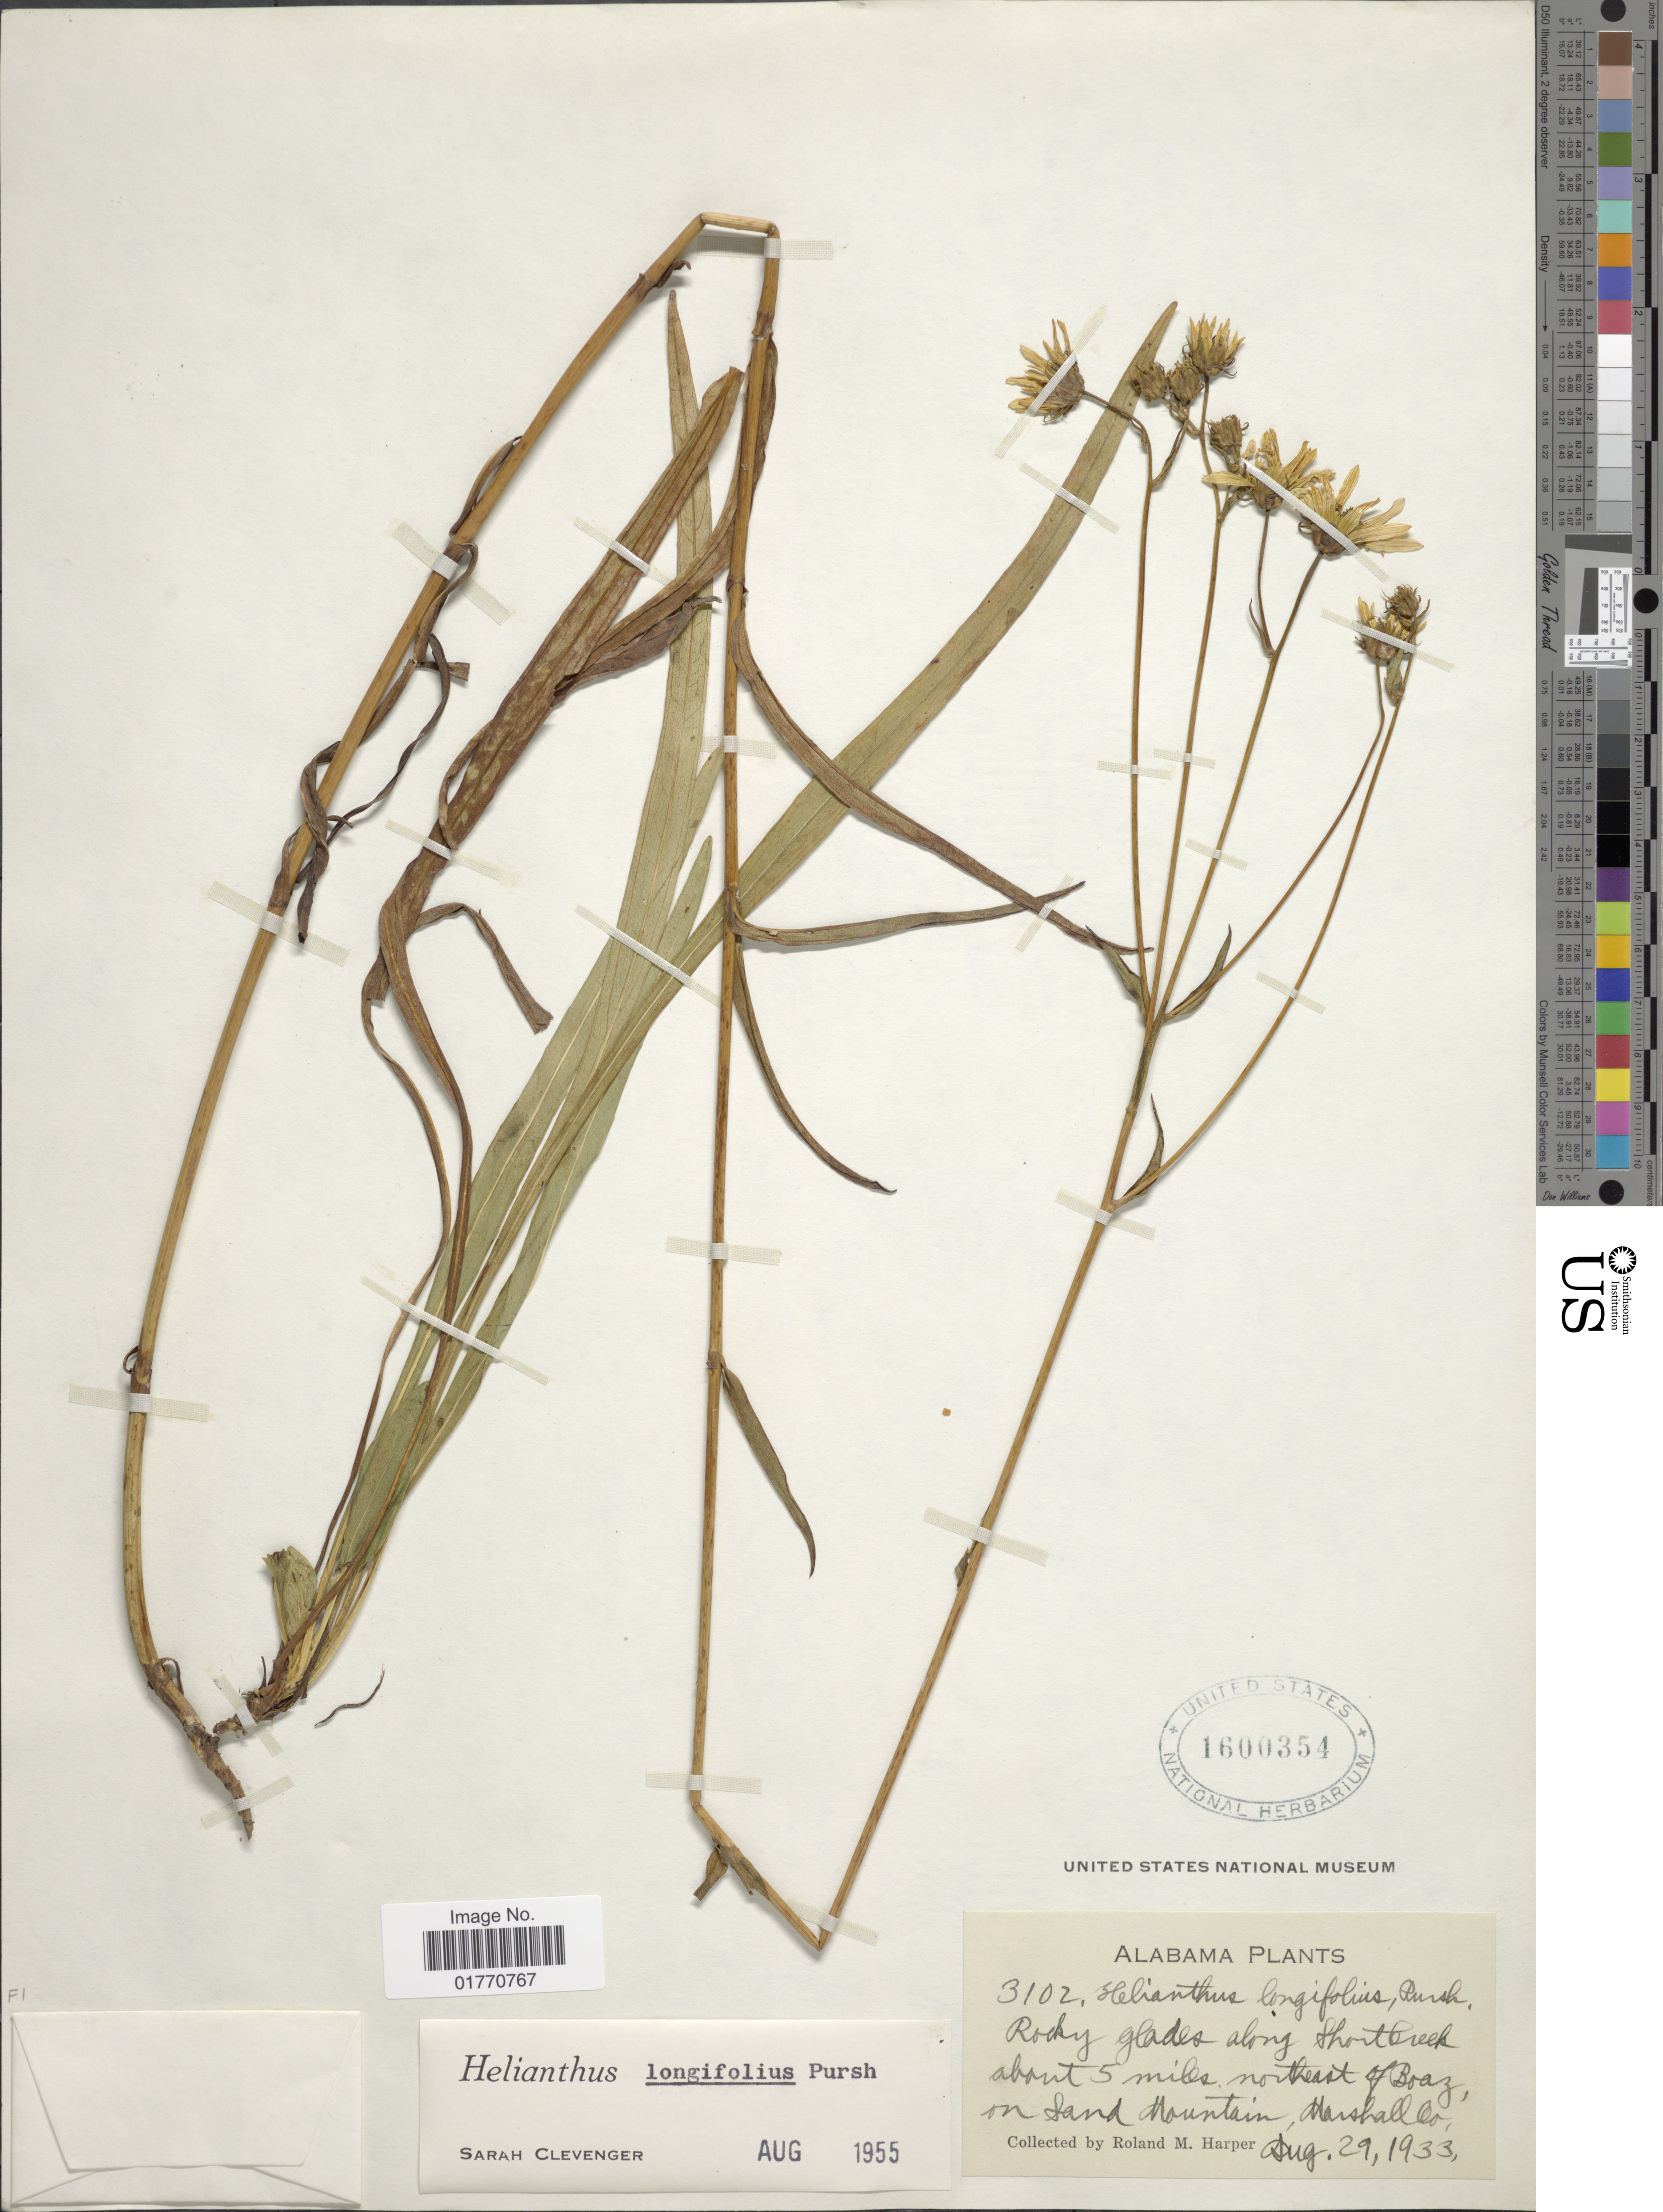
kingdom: Plantae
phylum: Tracheophyta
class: Magnoliopsida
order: Asterales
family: Asteraceae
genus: Helianthus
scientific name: Helianthus longifolius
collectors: R. M. Harper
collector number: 3102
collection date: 1933-08-29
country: United States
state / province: Alabama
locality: Rocky glades along short Creek, about 5 miles northeast of Boaz on sand Mountain, Marshall Co.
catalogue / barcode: US 1600354